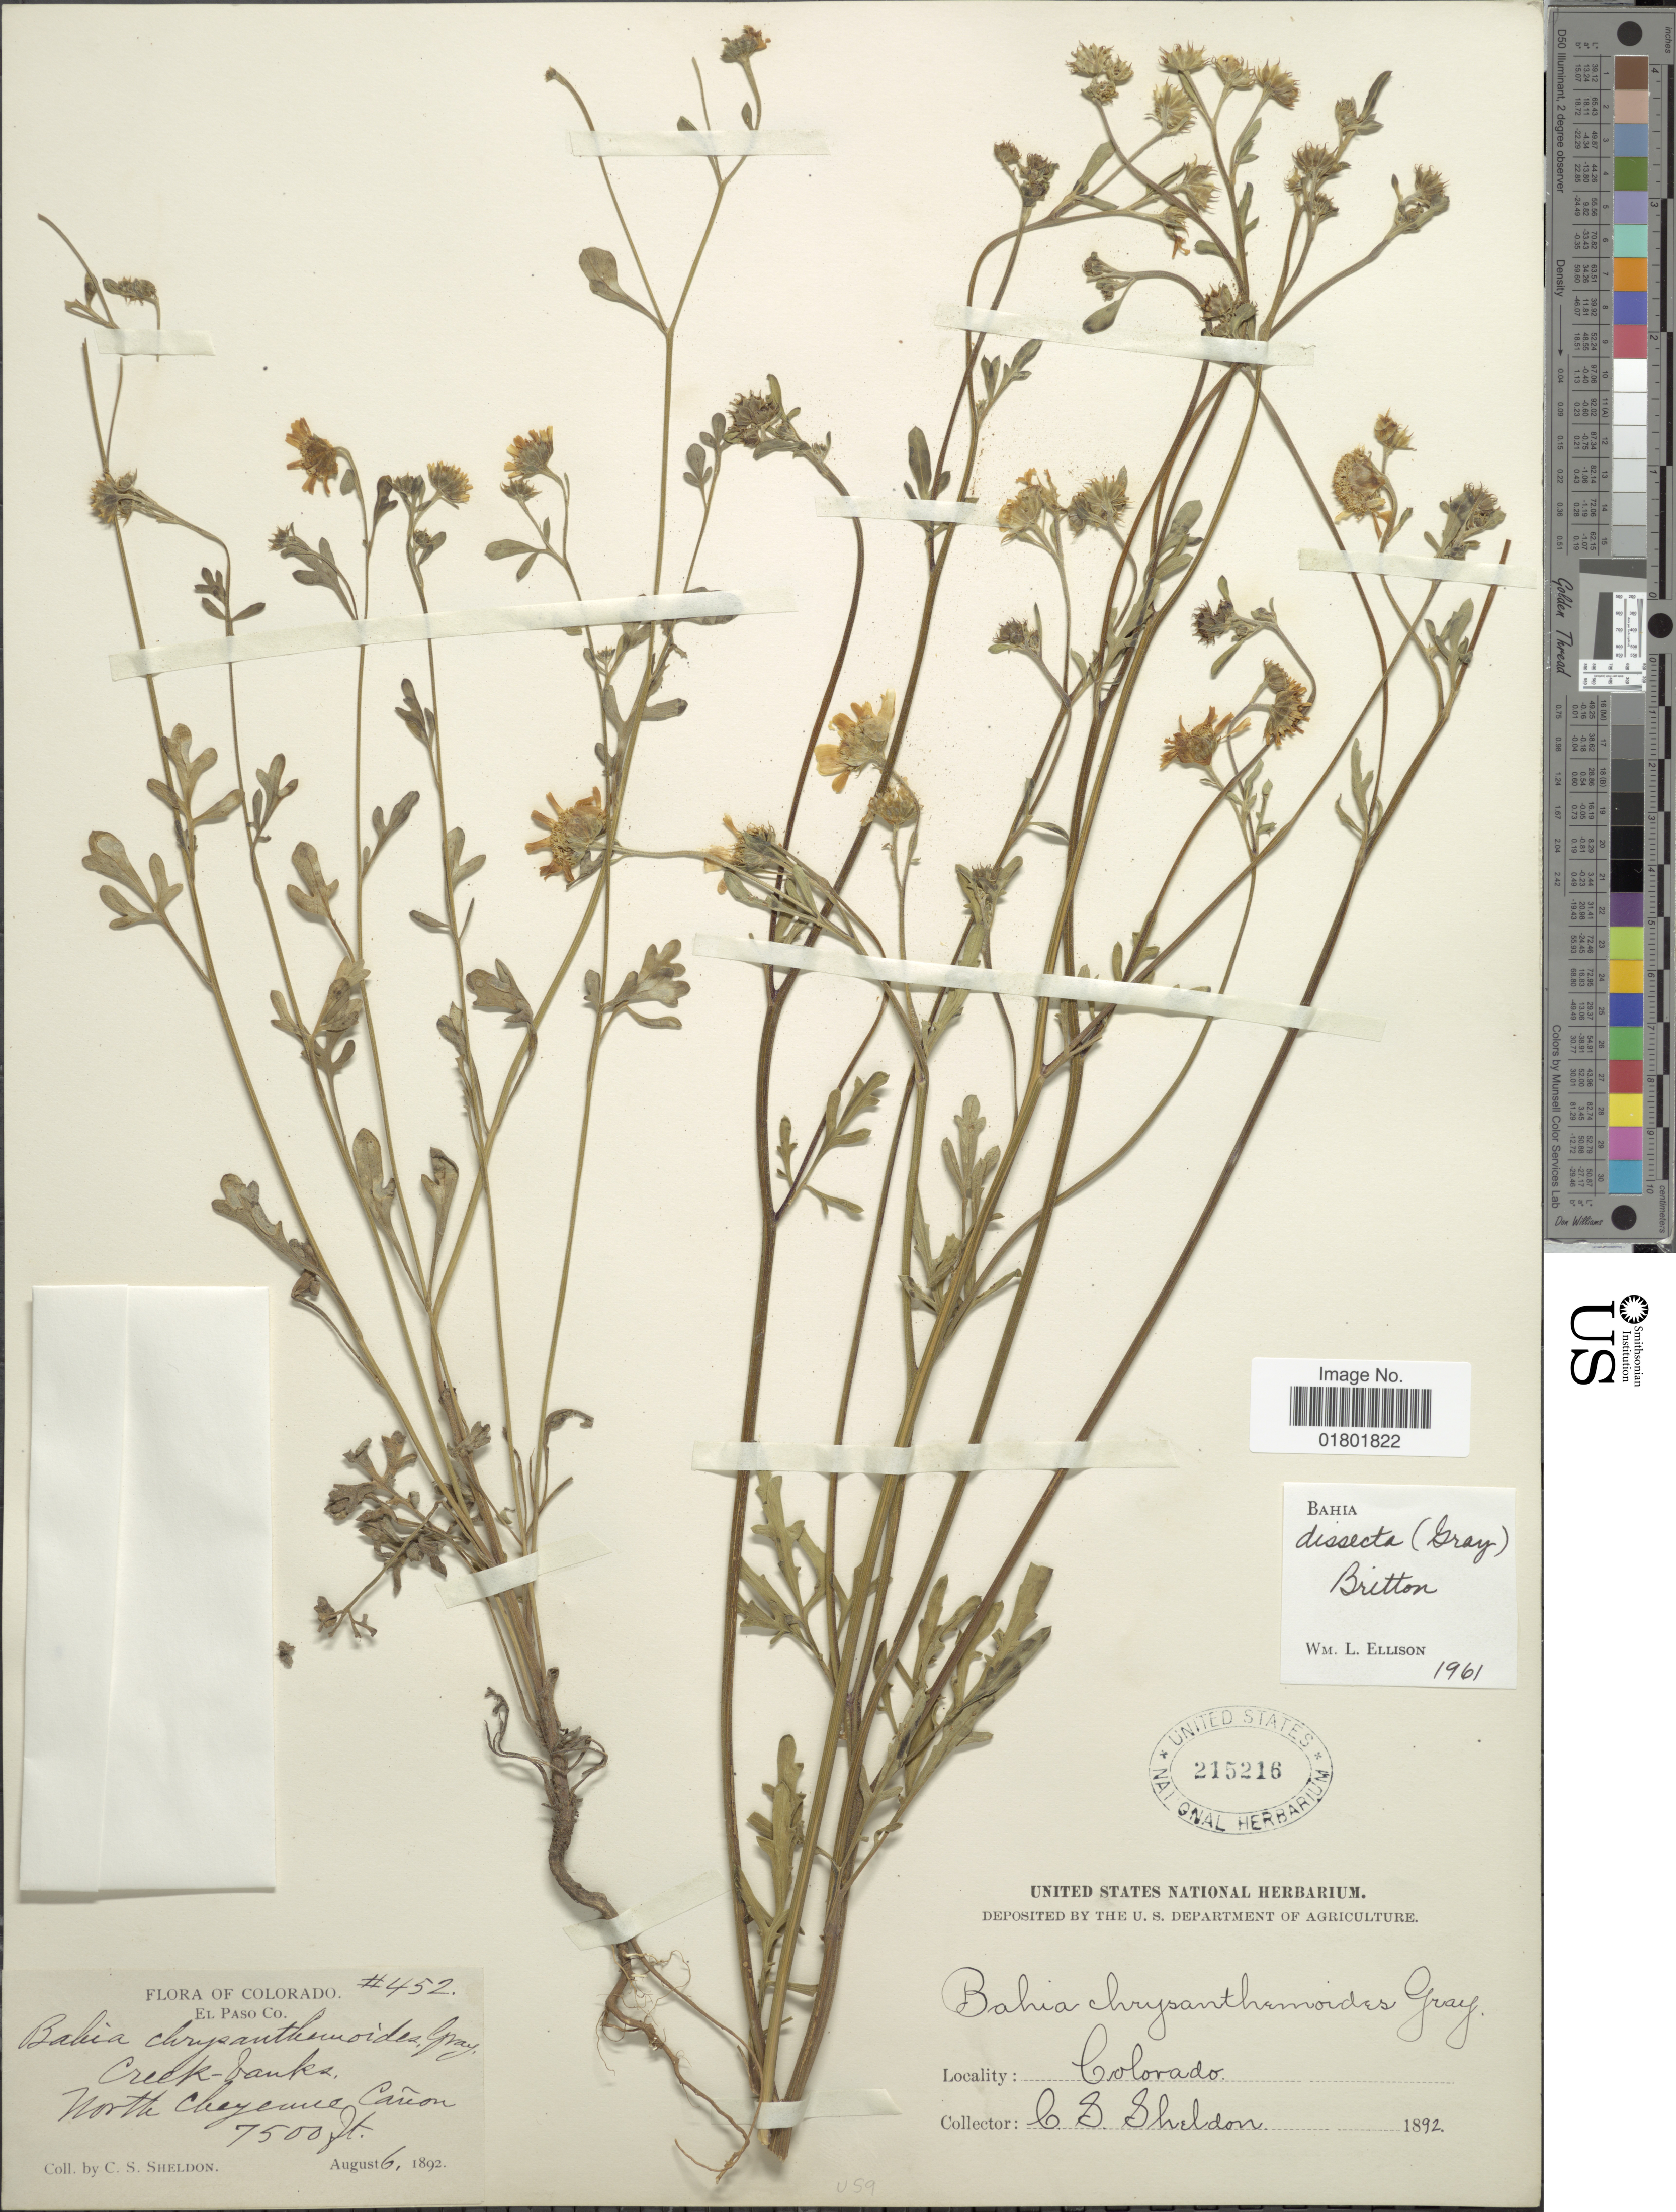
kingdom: Plantae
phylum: Tracheophyta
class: Magnoliopsida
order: Asterales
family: Asteraceae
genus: Bahia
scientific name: Bahia dissecta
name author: (A. Gray) Britton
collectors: C. S. Sheldon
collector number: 452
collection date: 1892-08-06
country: United States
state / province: Colorado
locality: North Cheyenne Canon Creek bank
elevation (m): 2286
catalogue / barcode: US 215216